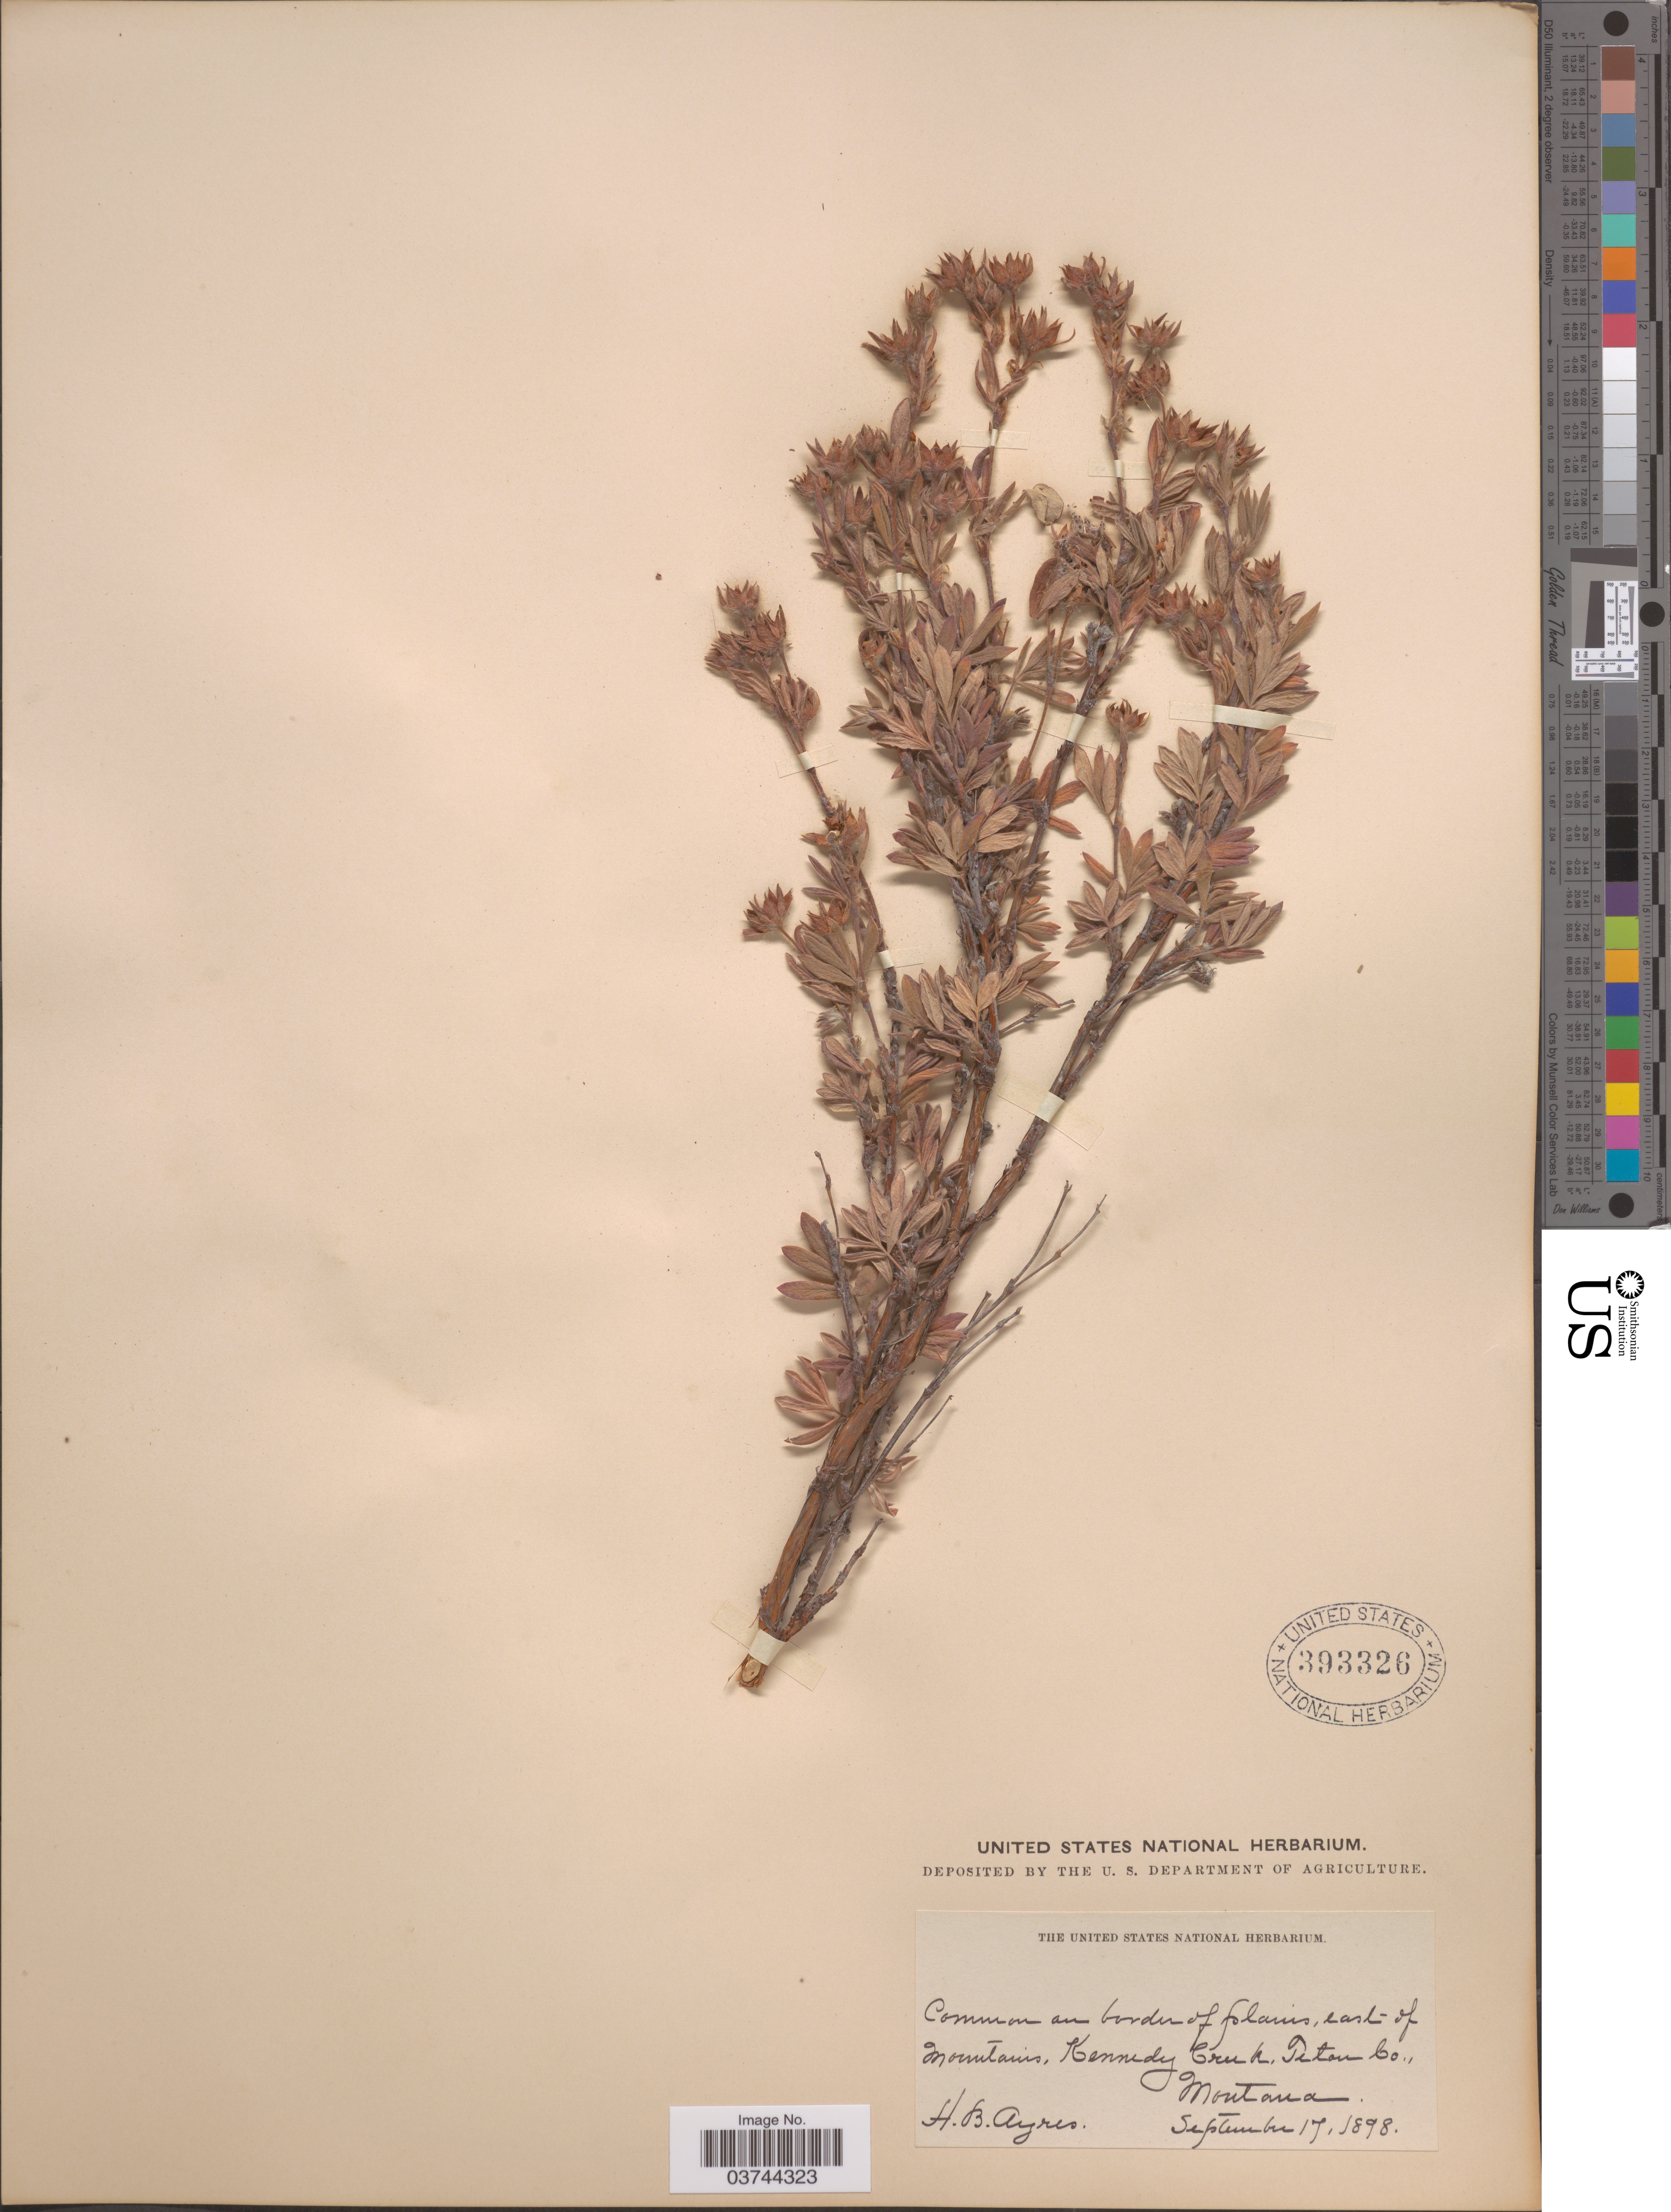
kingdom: Plantae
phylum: Tracheophyta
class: Magnoliopsida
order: Rosales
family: Rosaceae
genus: Dasiphora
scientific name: Dasiphora fruticosa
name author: (L.) Rydb.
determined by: Strong, Mark T., (BOT), Smithsonian Institution - National Museum of Natural History (UNITED STATES)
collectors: H. Ayres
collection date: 1898-09-17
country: United States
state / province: Montana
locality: Common on border of plains, east of mountains, Kennedy Creek, Teton Co.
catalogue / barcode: US 393326